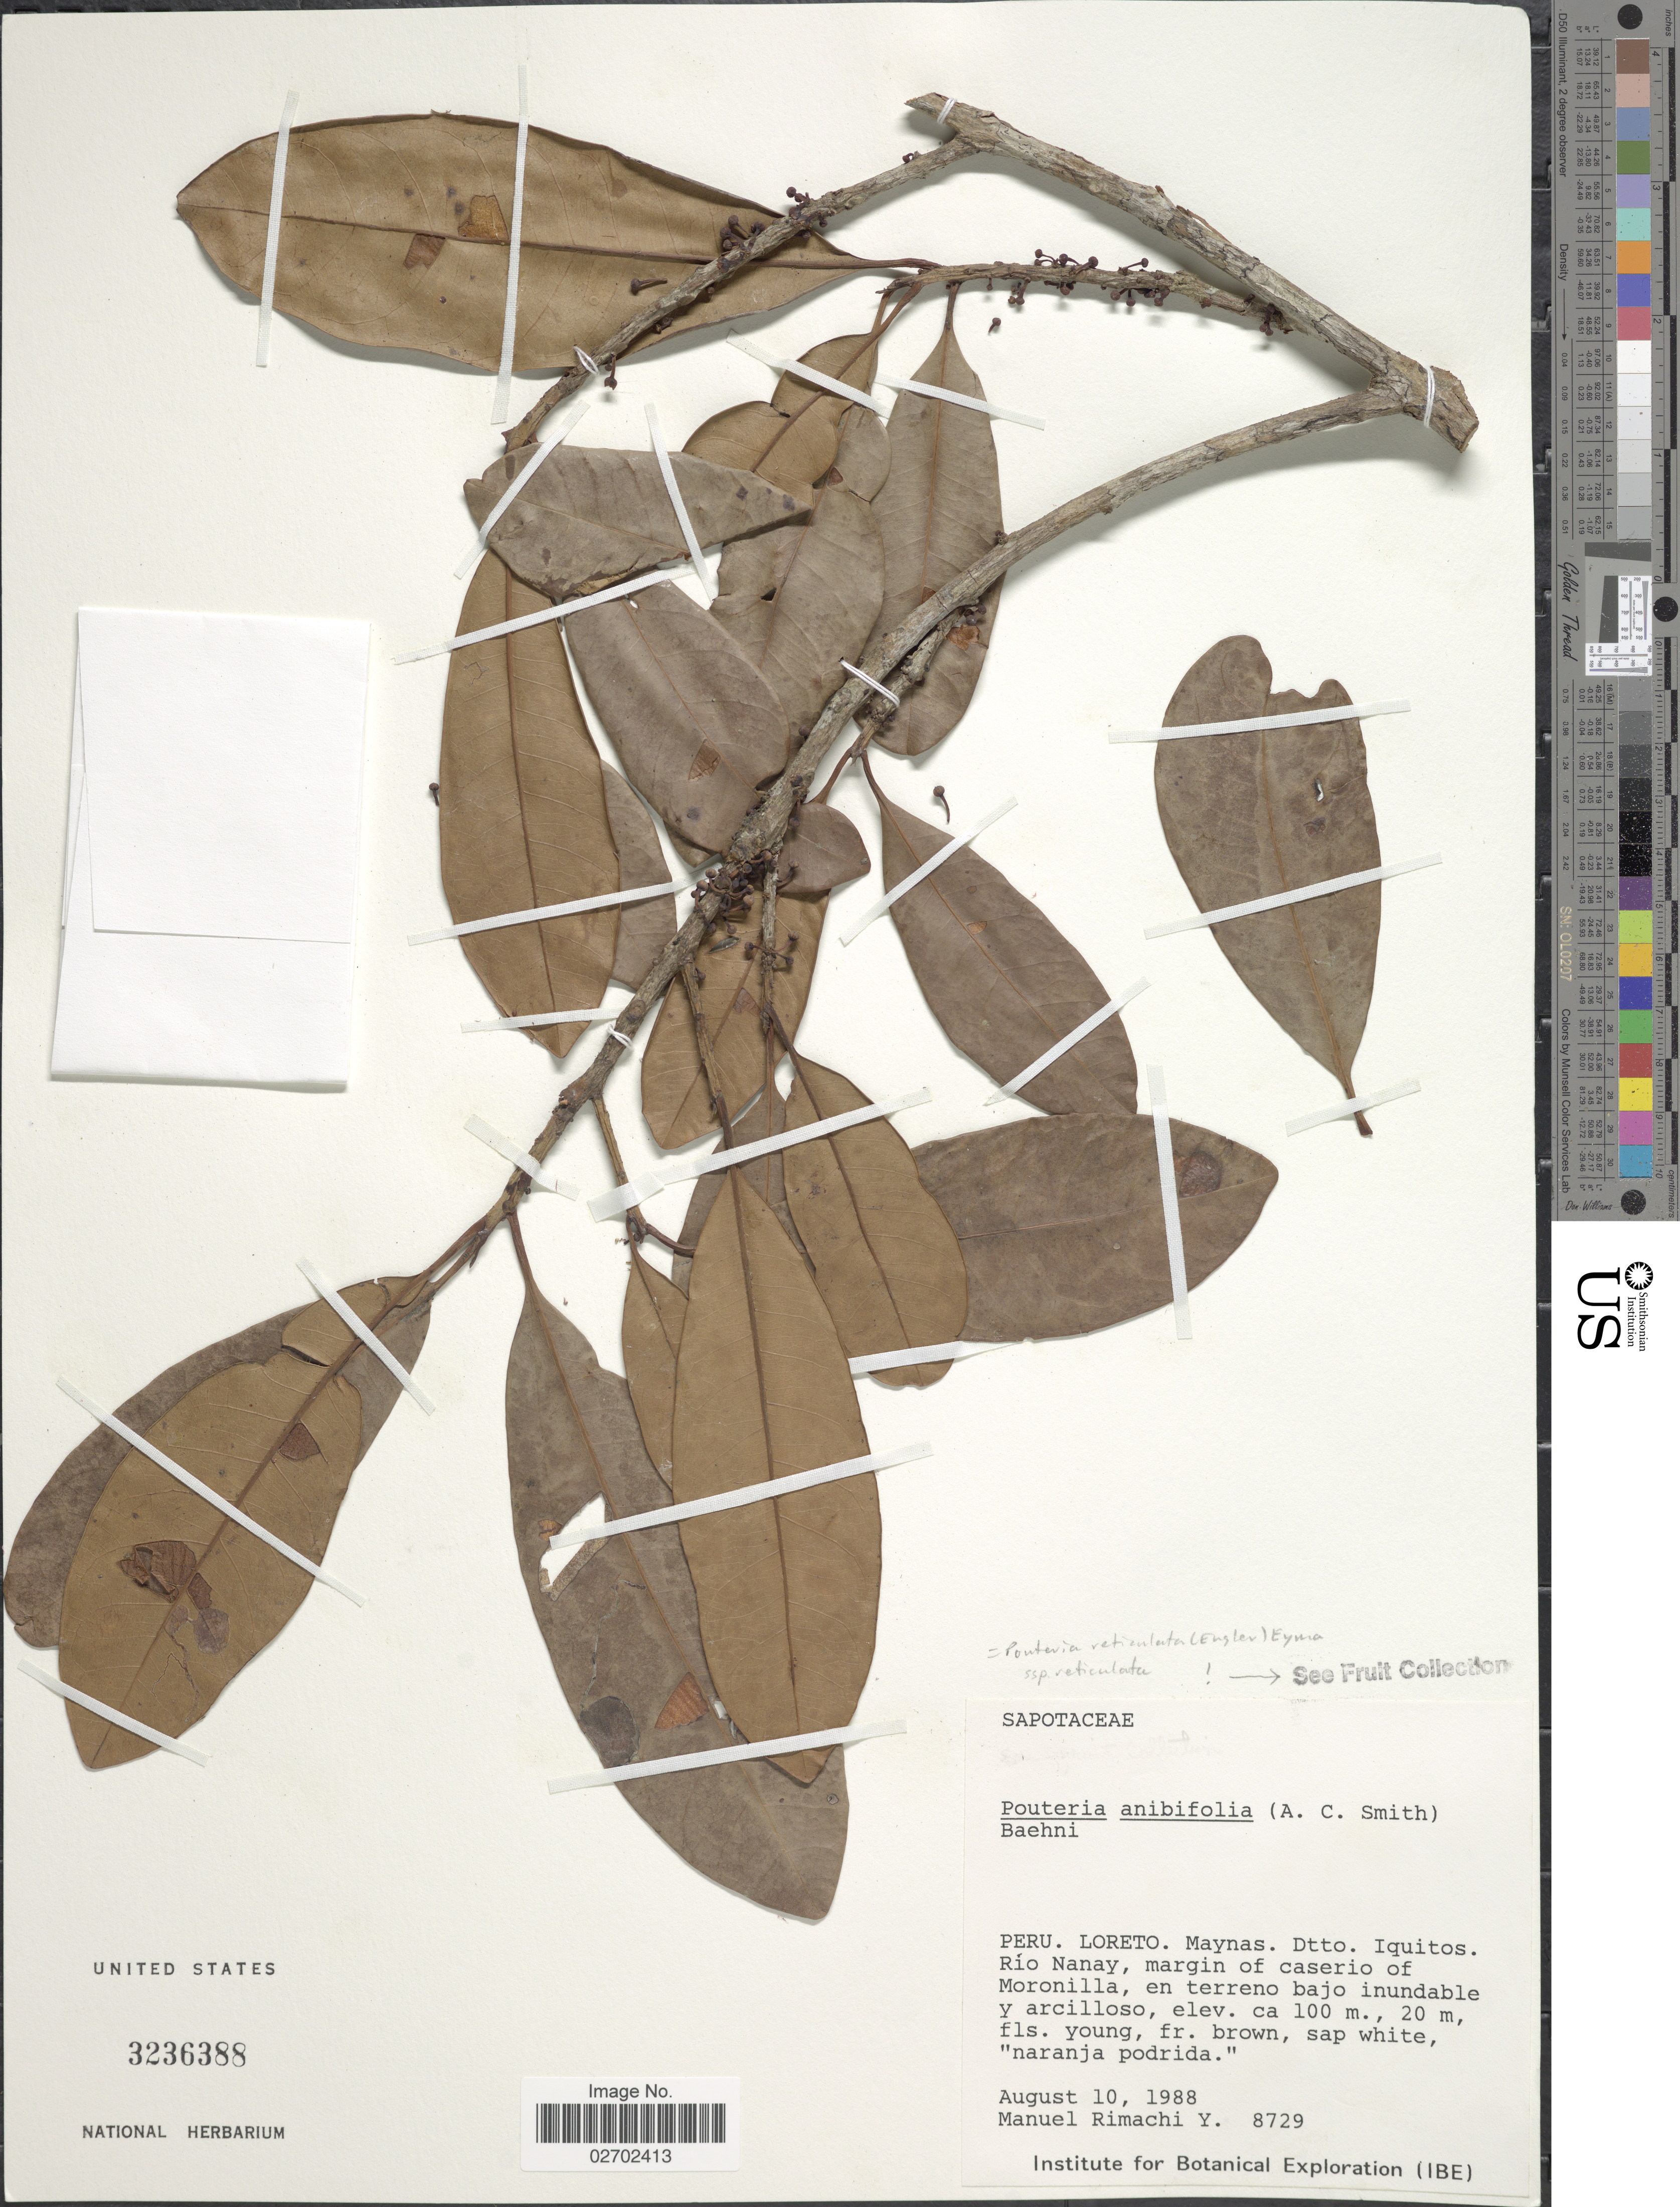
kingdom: Plantae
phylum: Tracheophyta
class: Magnoliopsida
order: Ericales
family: Sapotaceae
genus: Pouteria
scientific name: Pouteria reticulata subsp. reticulata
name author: (Engl.) Eyma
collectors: M. Rimachi Y.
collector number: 8729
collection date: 1988-08-10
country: Peru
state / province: Loreto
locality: Maynas. Dtto. Iquitos. Río Nanay, margin of casserio of Moronilla, en terreno bajo inundable y arcilloso.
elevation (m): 100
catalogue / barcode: US 3236388